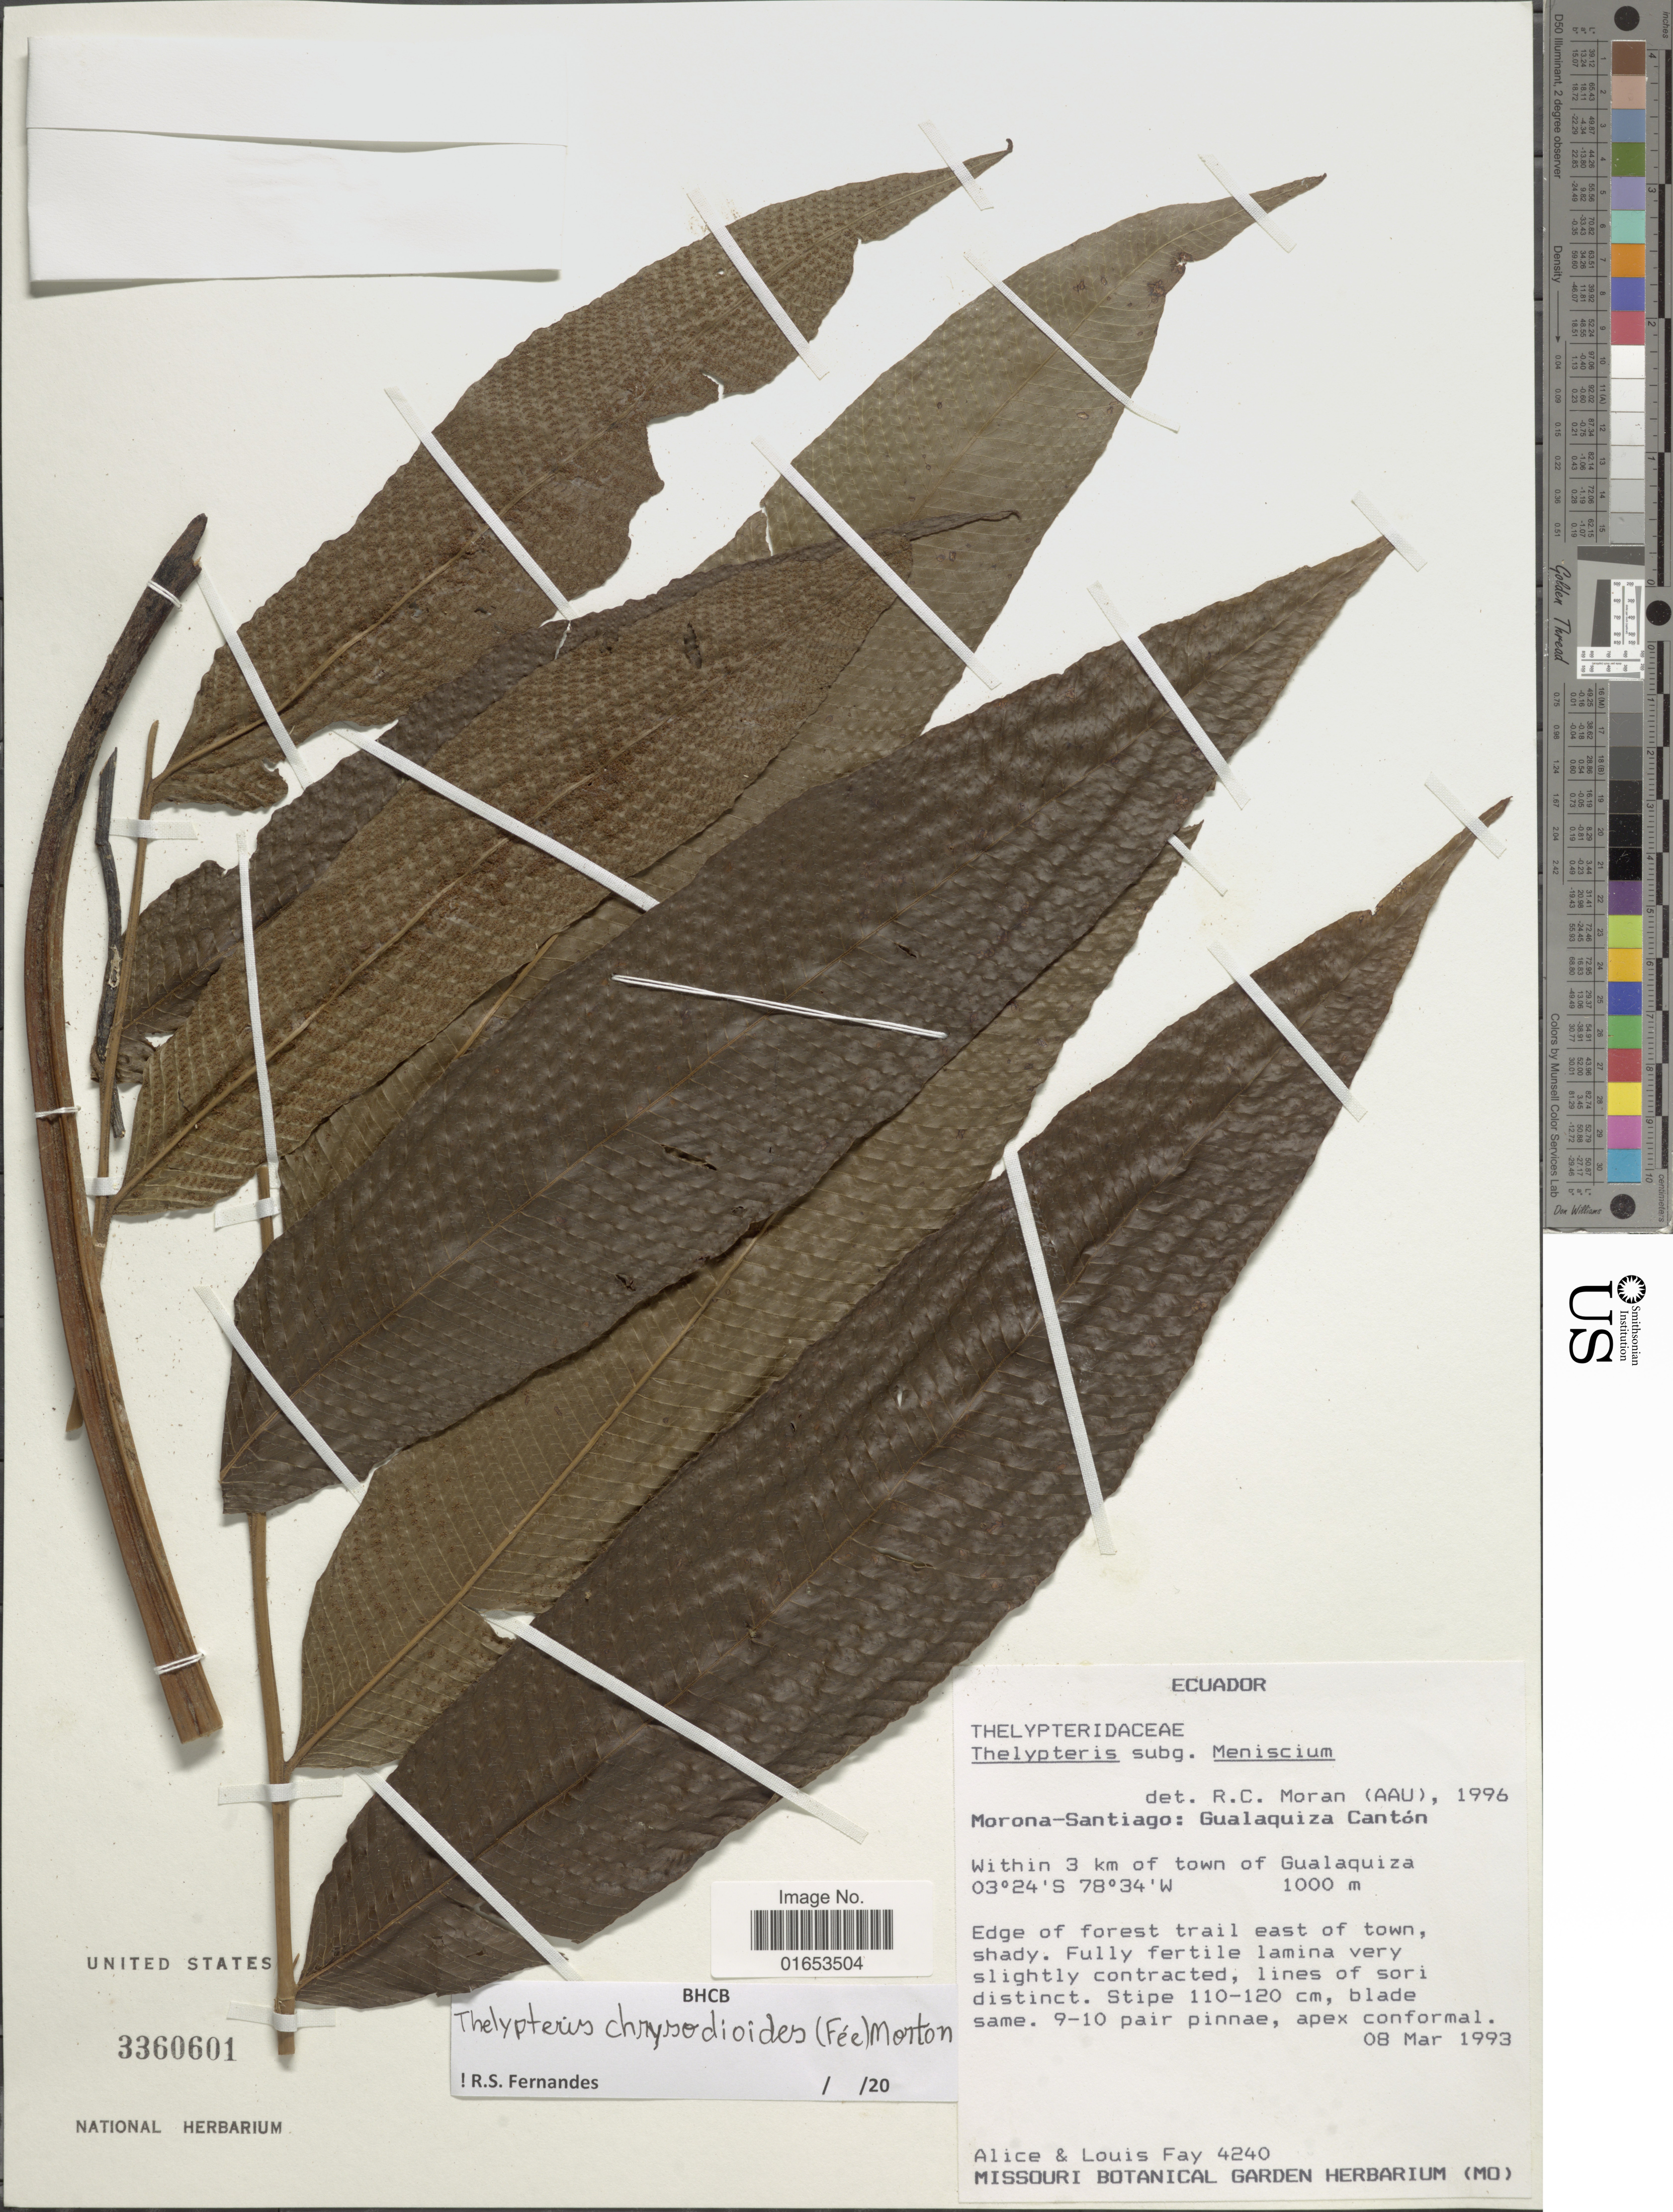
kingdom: Plantae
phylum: Tracheophyta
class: Polypodiopsida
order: Polypodiales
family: Thelypteridaceae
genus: Meniscium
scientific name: Meniscium chrysodioides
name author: Fée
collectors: A. Fay & L. Fay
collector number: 4240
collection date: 1993-03-08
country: Ecuador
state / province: Morona-Santiago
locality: Gualaquiza Cantón. Within 3 km of town of Gualaquiza. Edge of forest trail east of town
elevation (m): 1000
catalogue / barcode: US 3360601